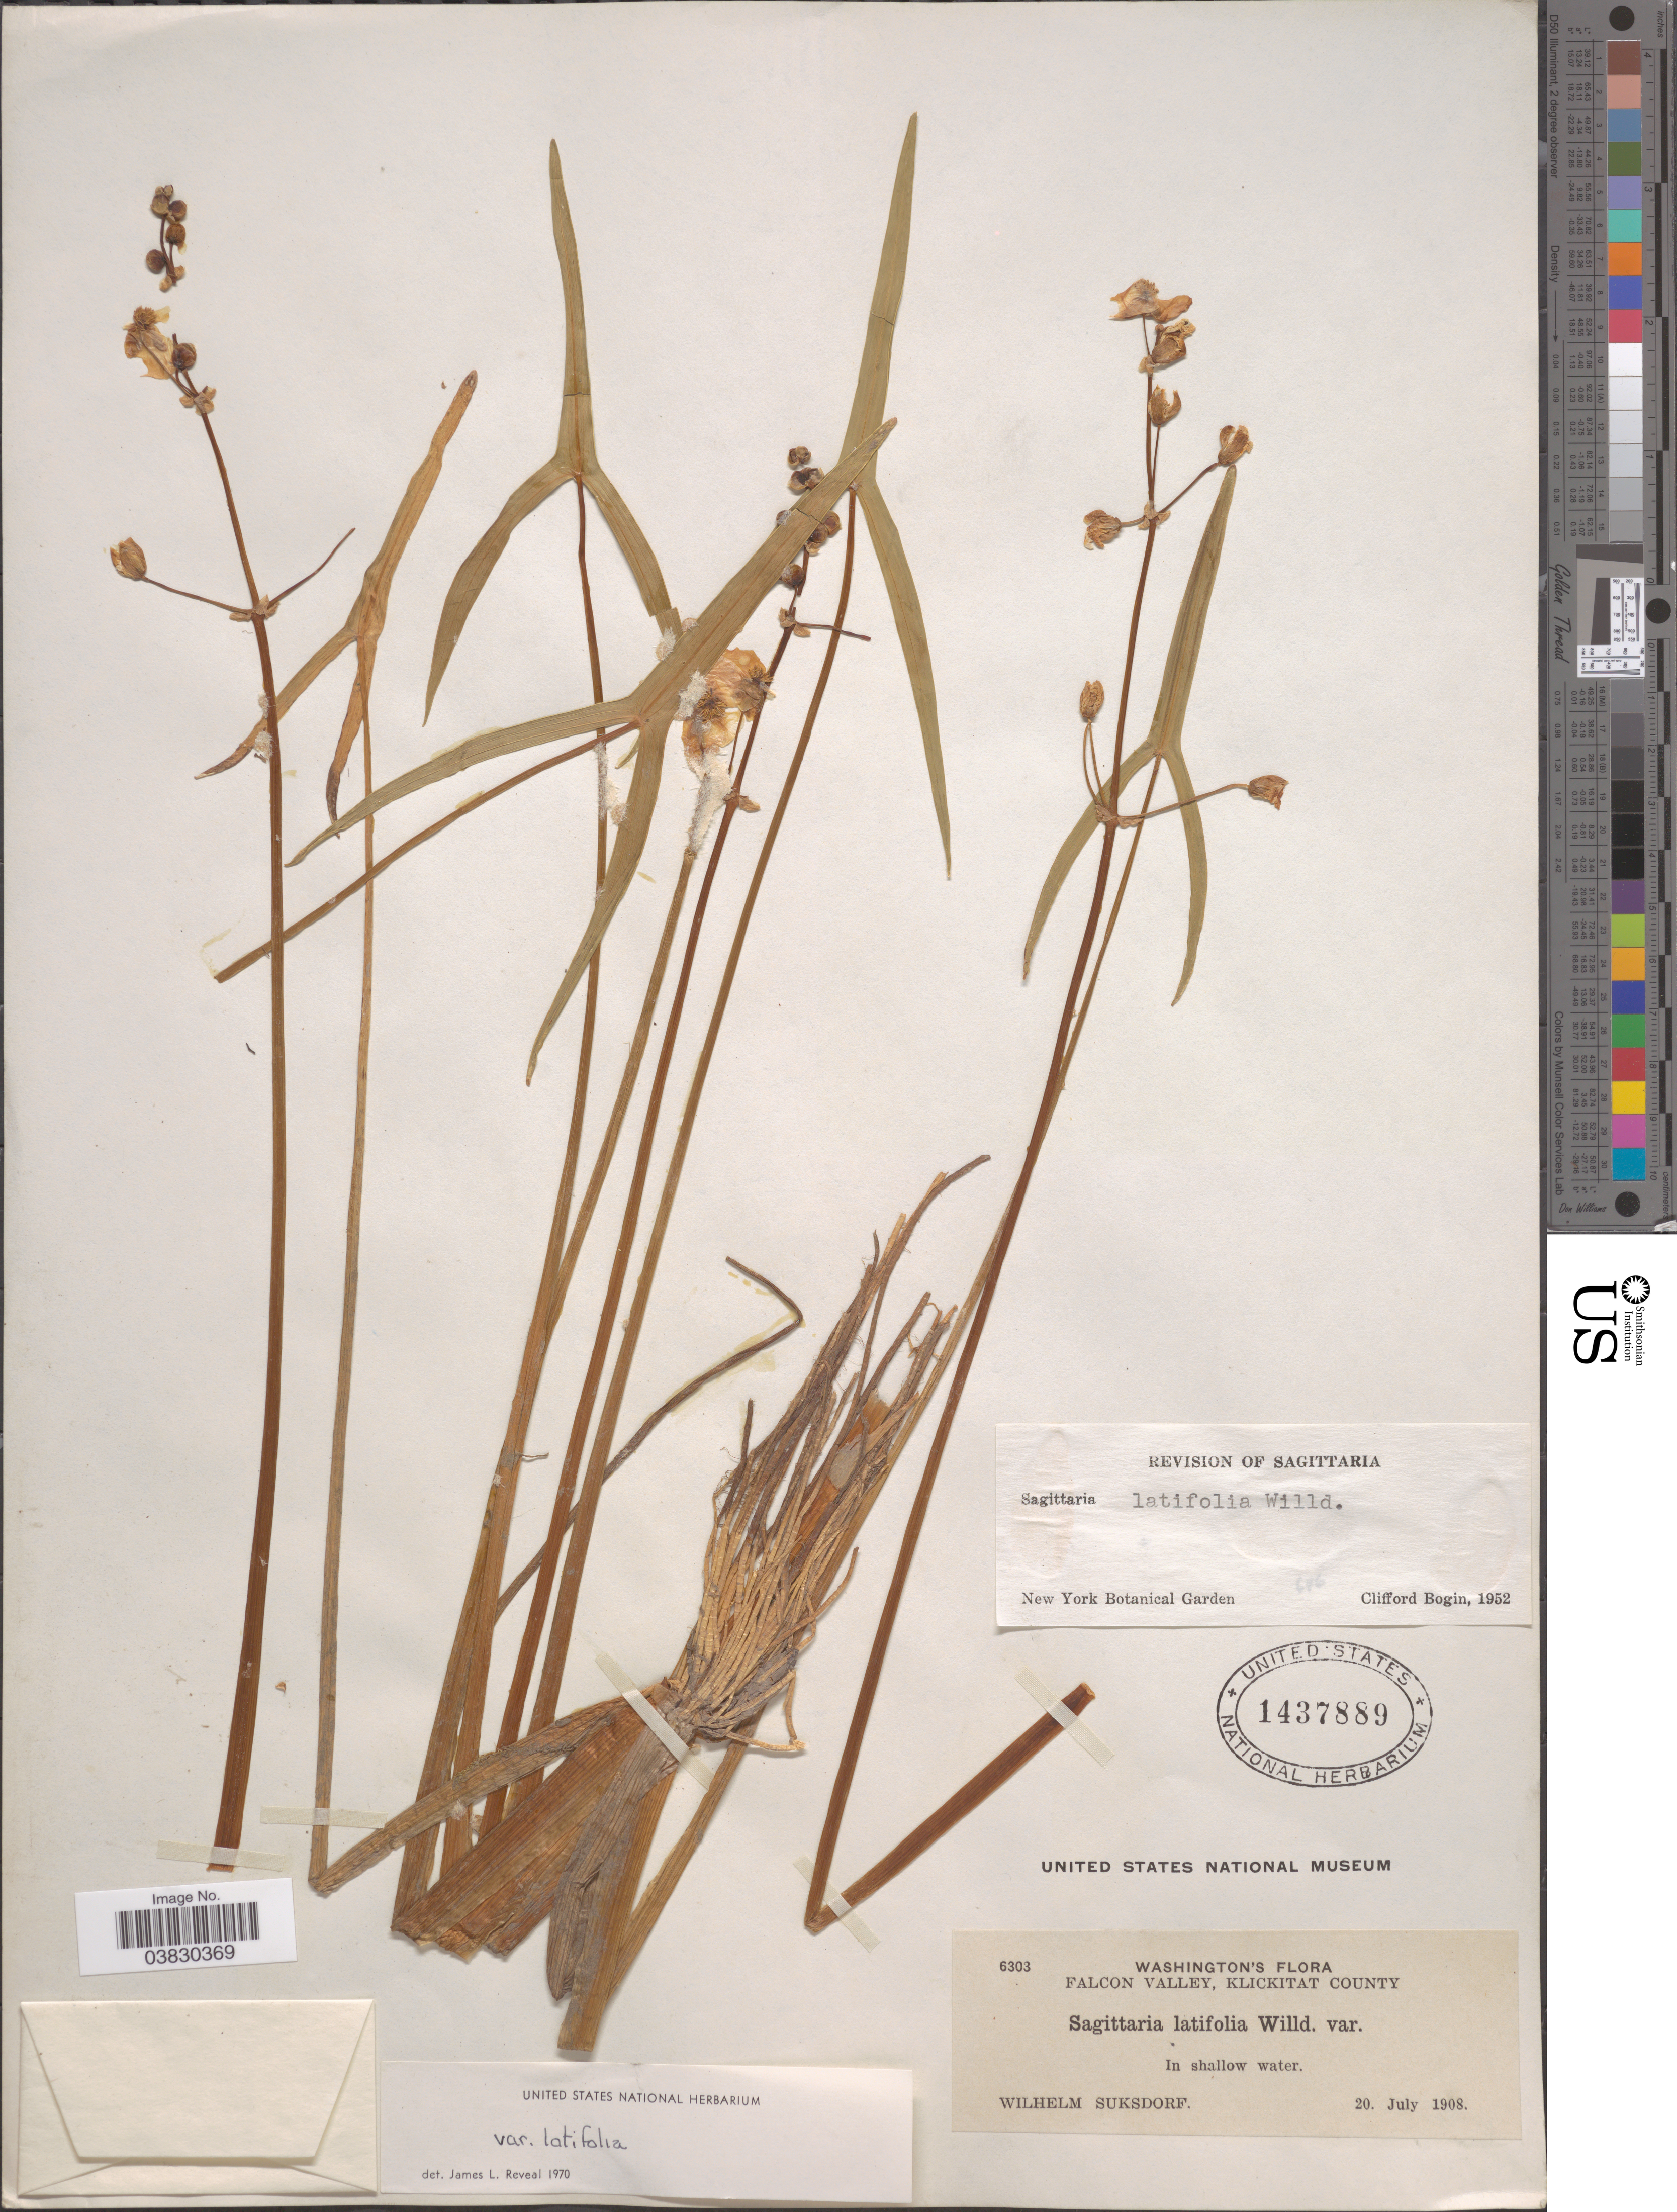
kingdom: Plantae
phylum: Tracheophyta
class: Liliopsida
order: Alismatales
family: Alismataceae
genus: Sagittaria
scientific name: Sagittaria latifolia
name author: Willd.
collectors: W. N. Suksdorf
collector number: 6303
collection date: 1908-07-20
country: United States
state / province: Washington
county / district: Klickitat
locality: Falcon Valley, Klickitat County. In shallow water.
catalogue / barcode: US 1437889